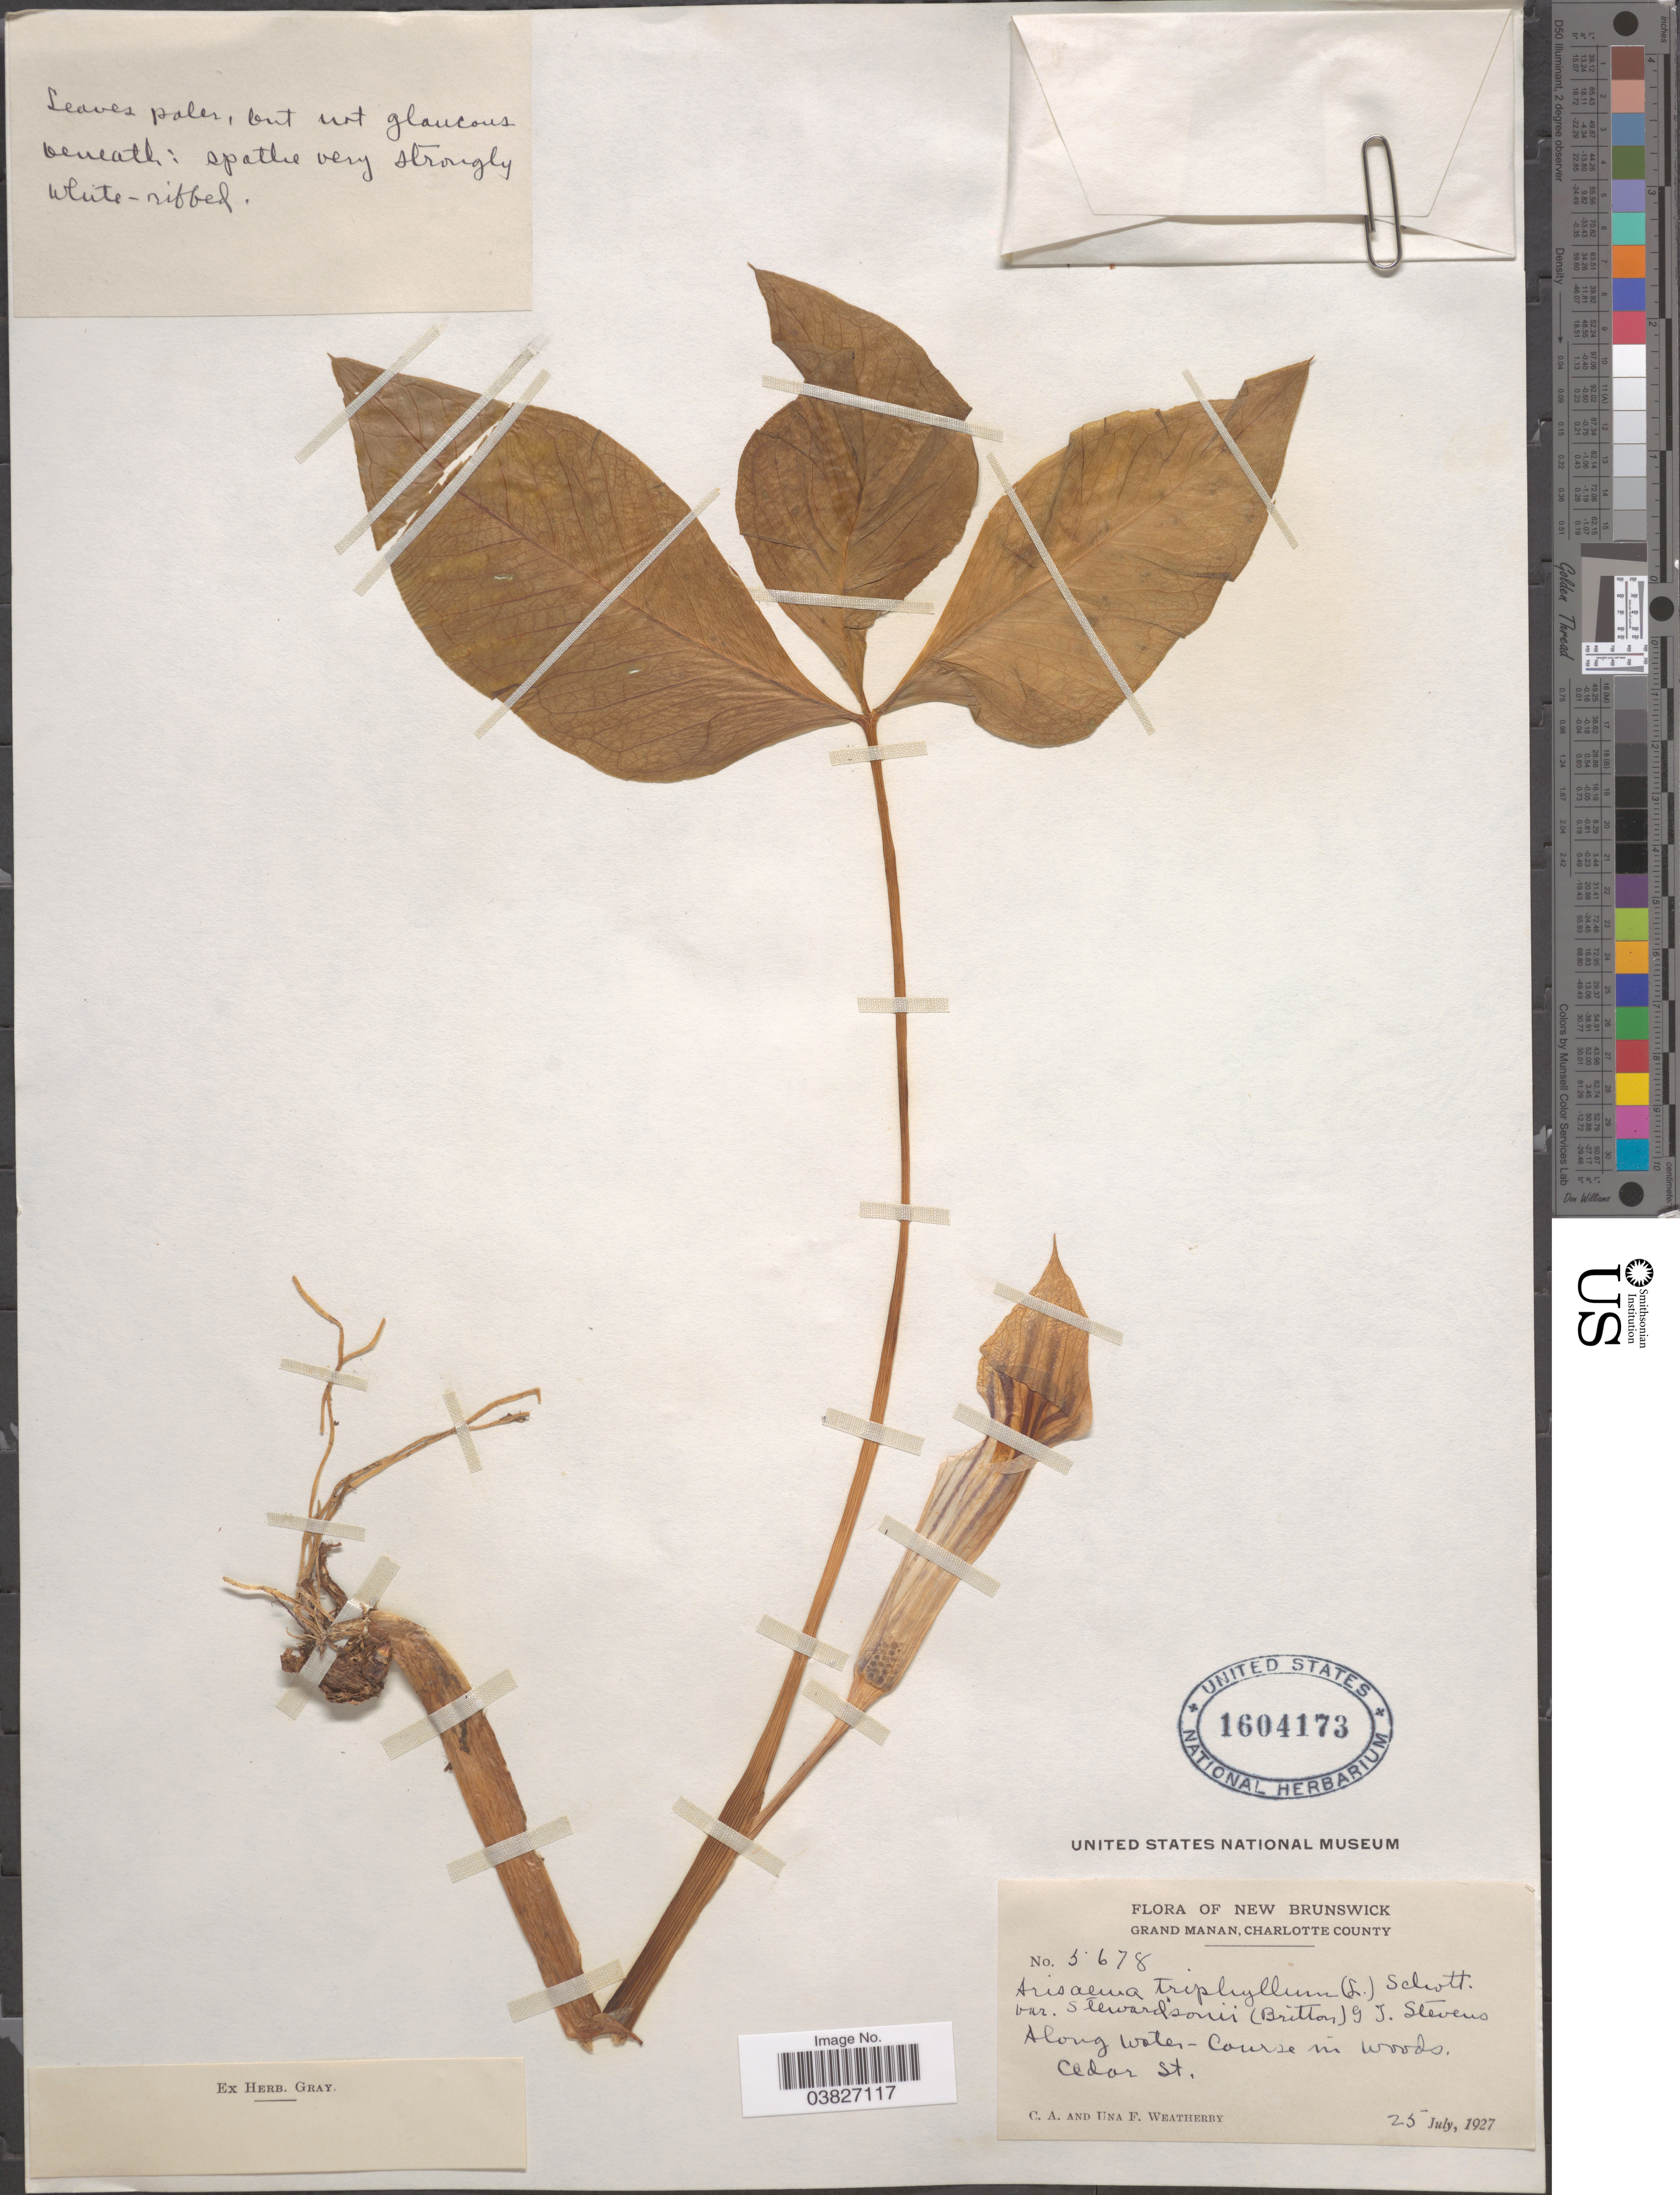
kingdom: Plantae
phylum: Tracheophyta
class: Liliopsida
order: Alismatales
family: Araceae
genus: Arisaema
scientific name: Arisaema triphyllum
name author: (L.) Schott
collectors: C. A. Weatherby & U. Weatherby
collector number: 5678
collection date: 1927-07-25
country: Canada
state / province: New Brunswick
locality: Grand Manan, Charlotte County. Along Water-Course. Cedar St.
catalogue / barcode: US 1604173